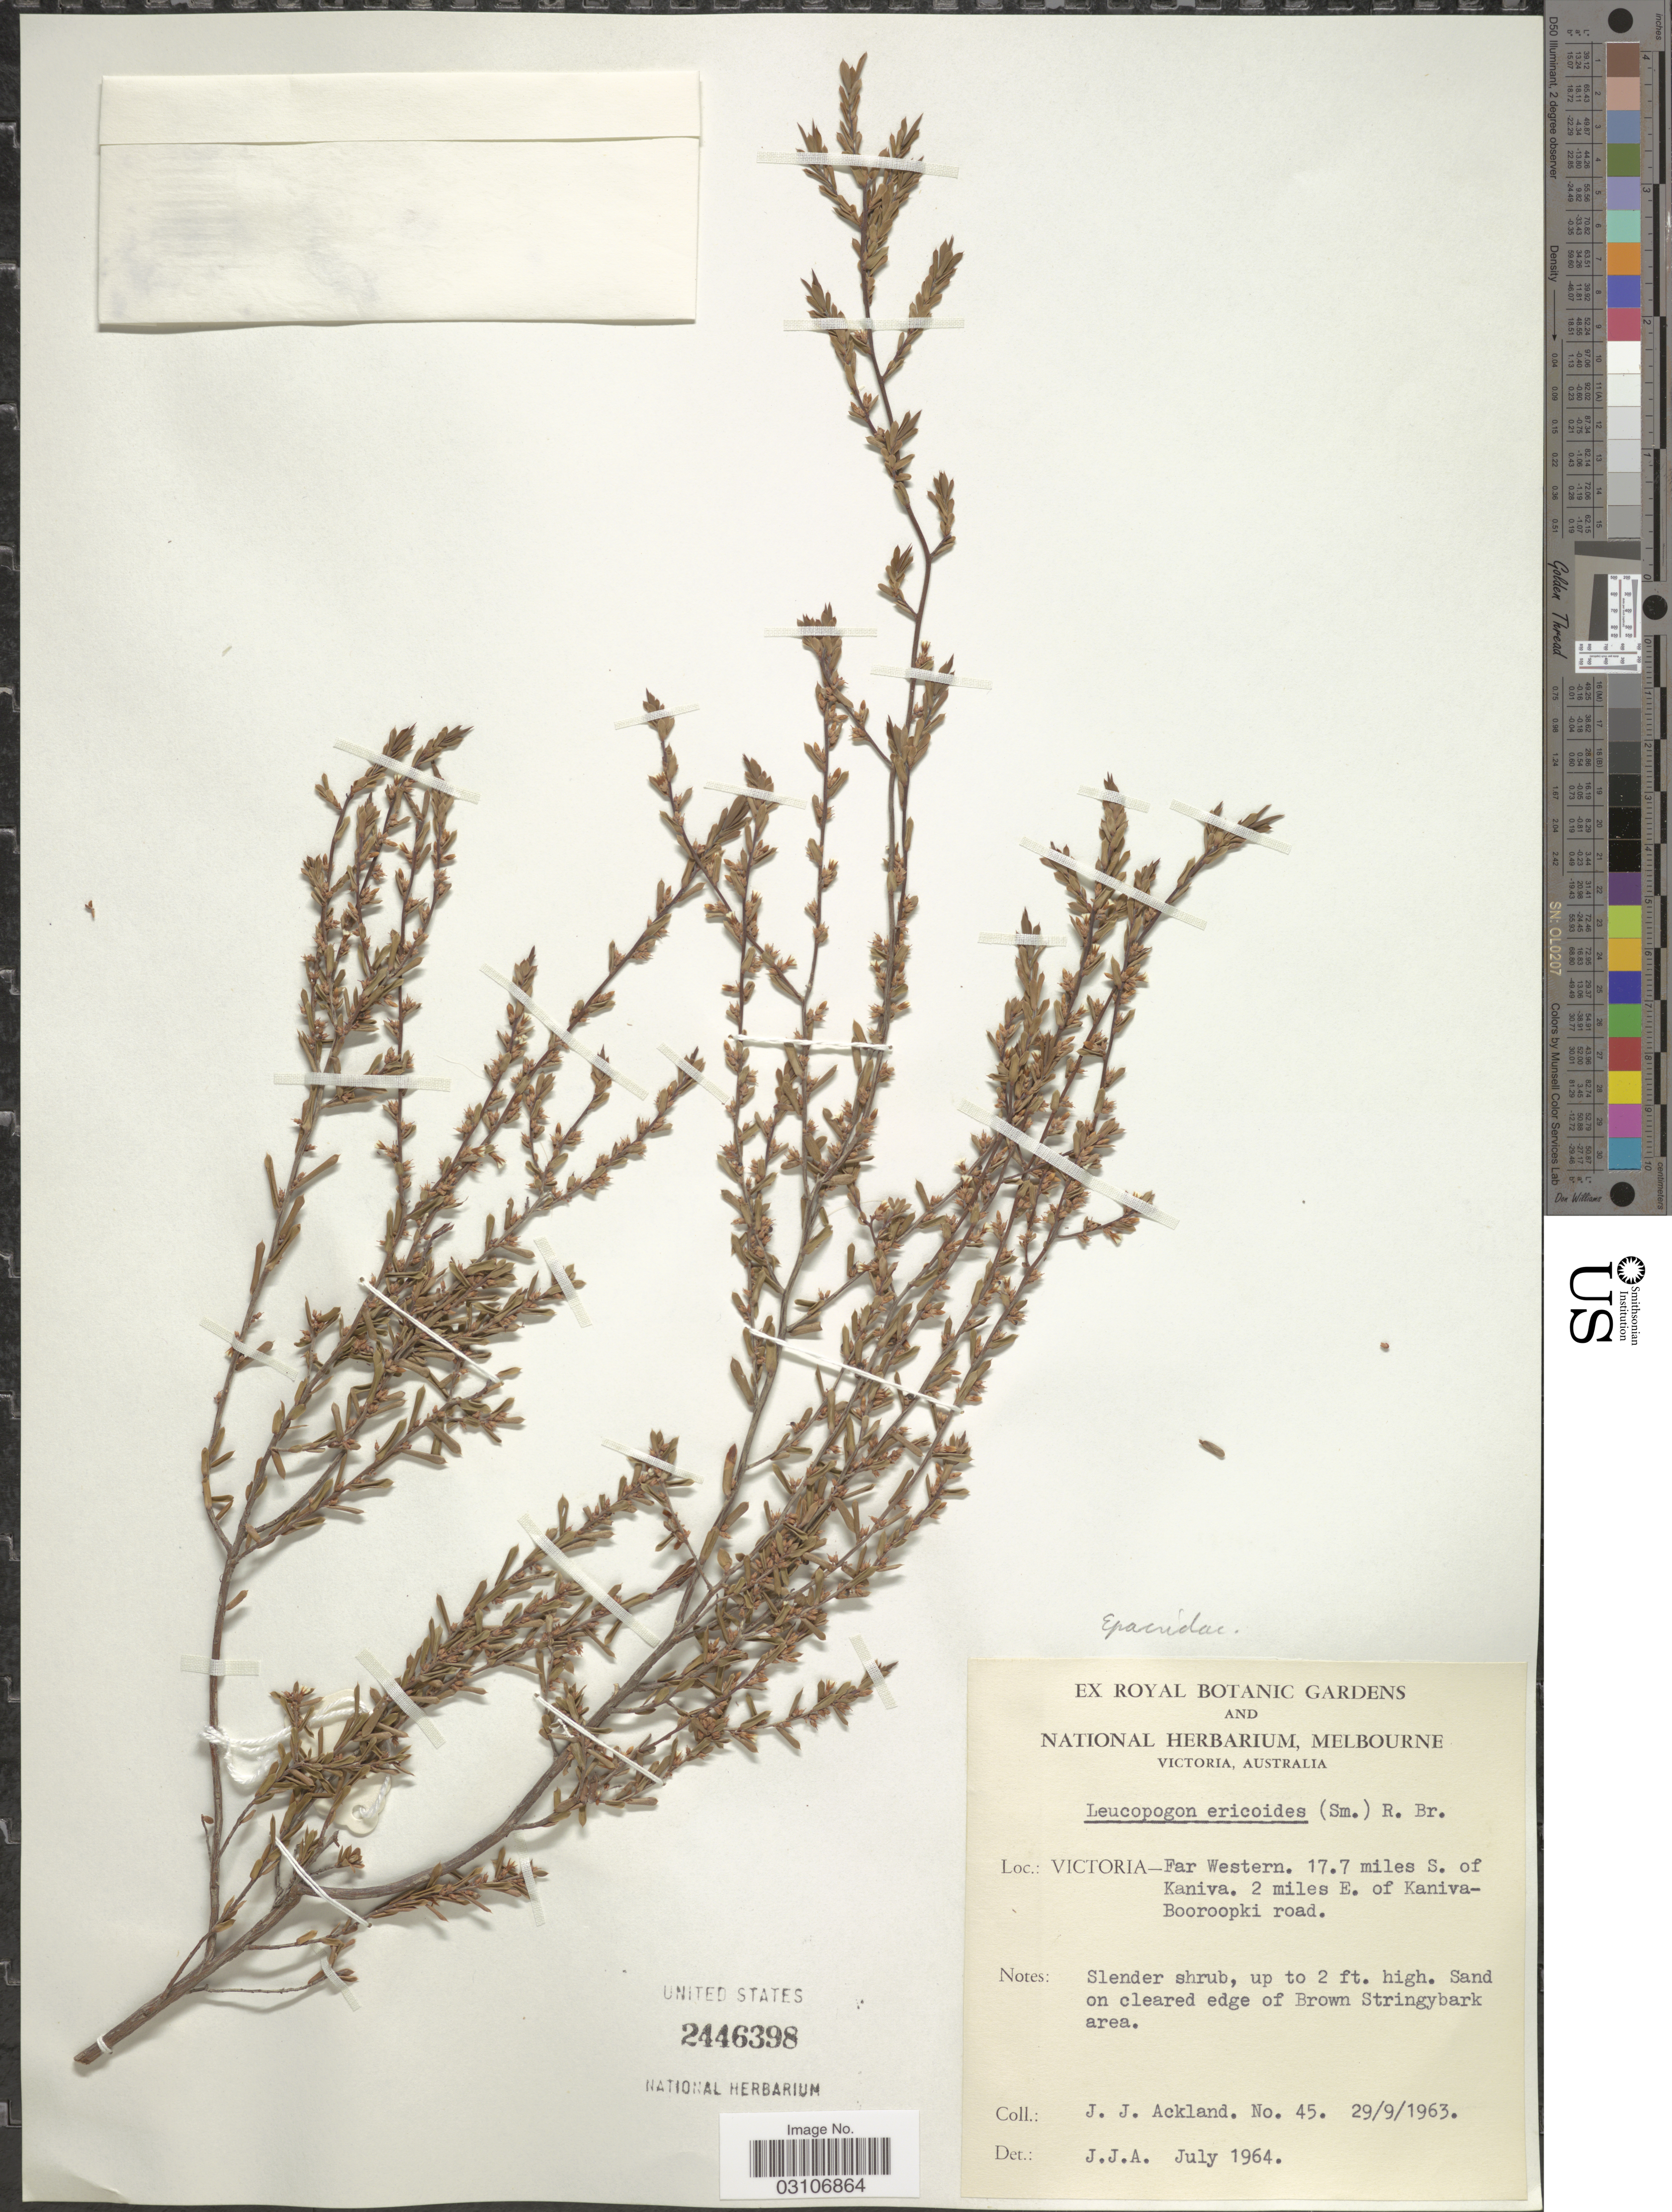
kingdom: Plantae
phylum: Tracheophyta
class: Magnoliopsida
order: Ericales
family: Ericaceae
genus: Leucopogon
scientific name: Leucopogon ericoides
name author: R. Br.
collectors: J. J. Ackland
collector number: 45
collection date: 1963-09-29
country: Australia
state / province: Victoria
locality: Victoria - Far Western. 17.7 miles S. of Kaniva, 2 miles E. of Kaniva-Booroopki road. Sand on cleared edge of Brown Stringybark area.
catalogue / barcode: US 2446398